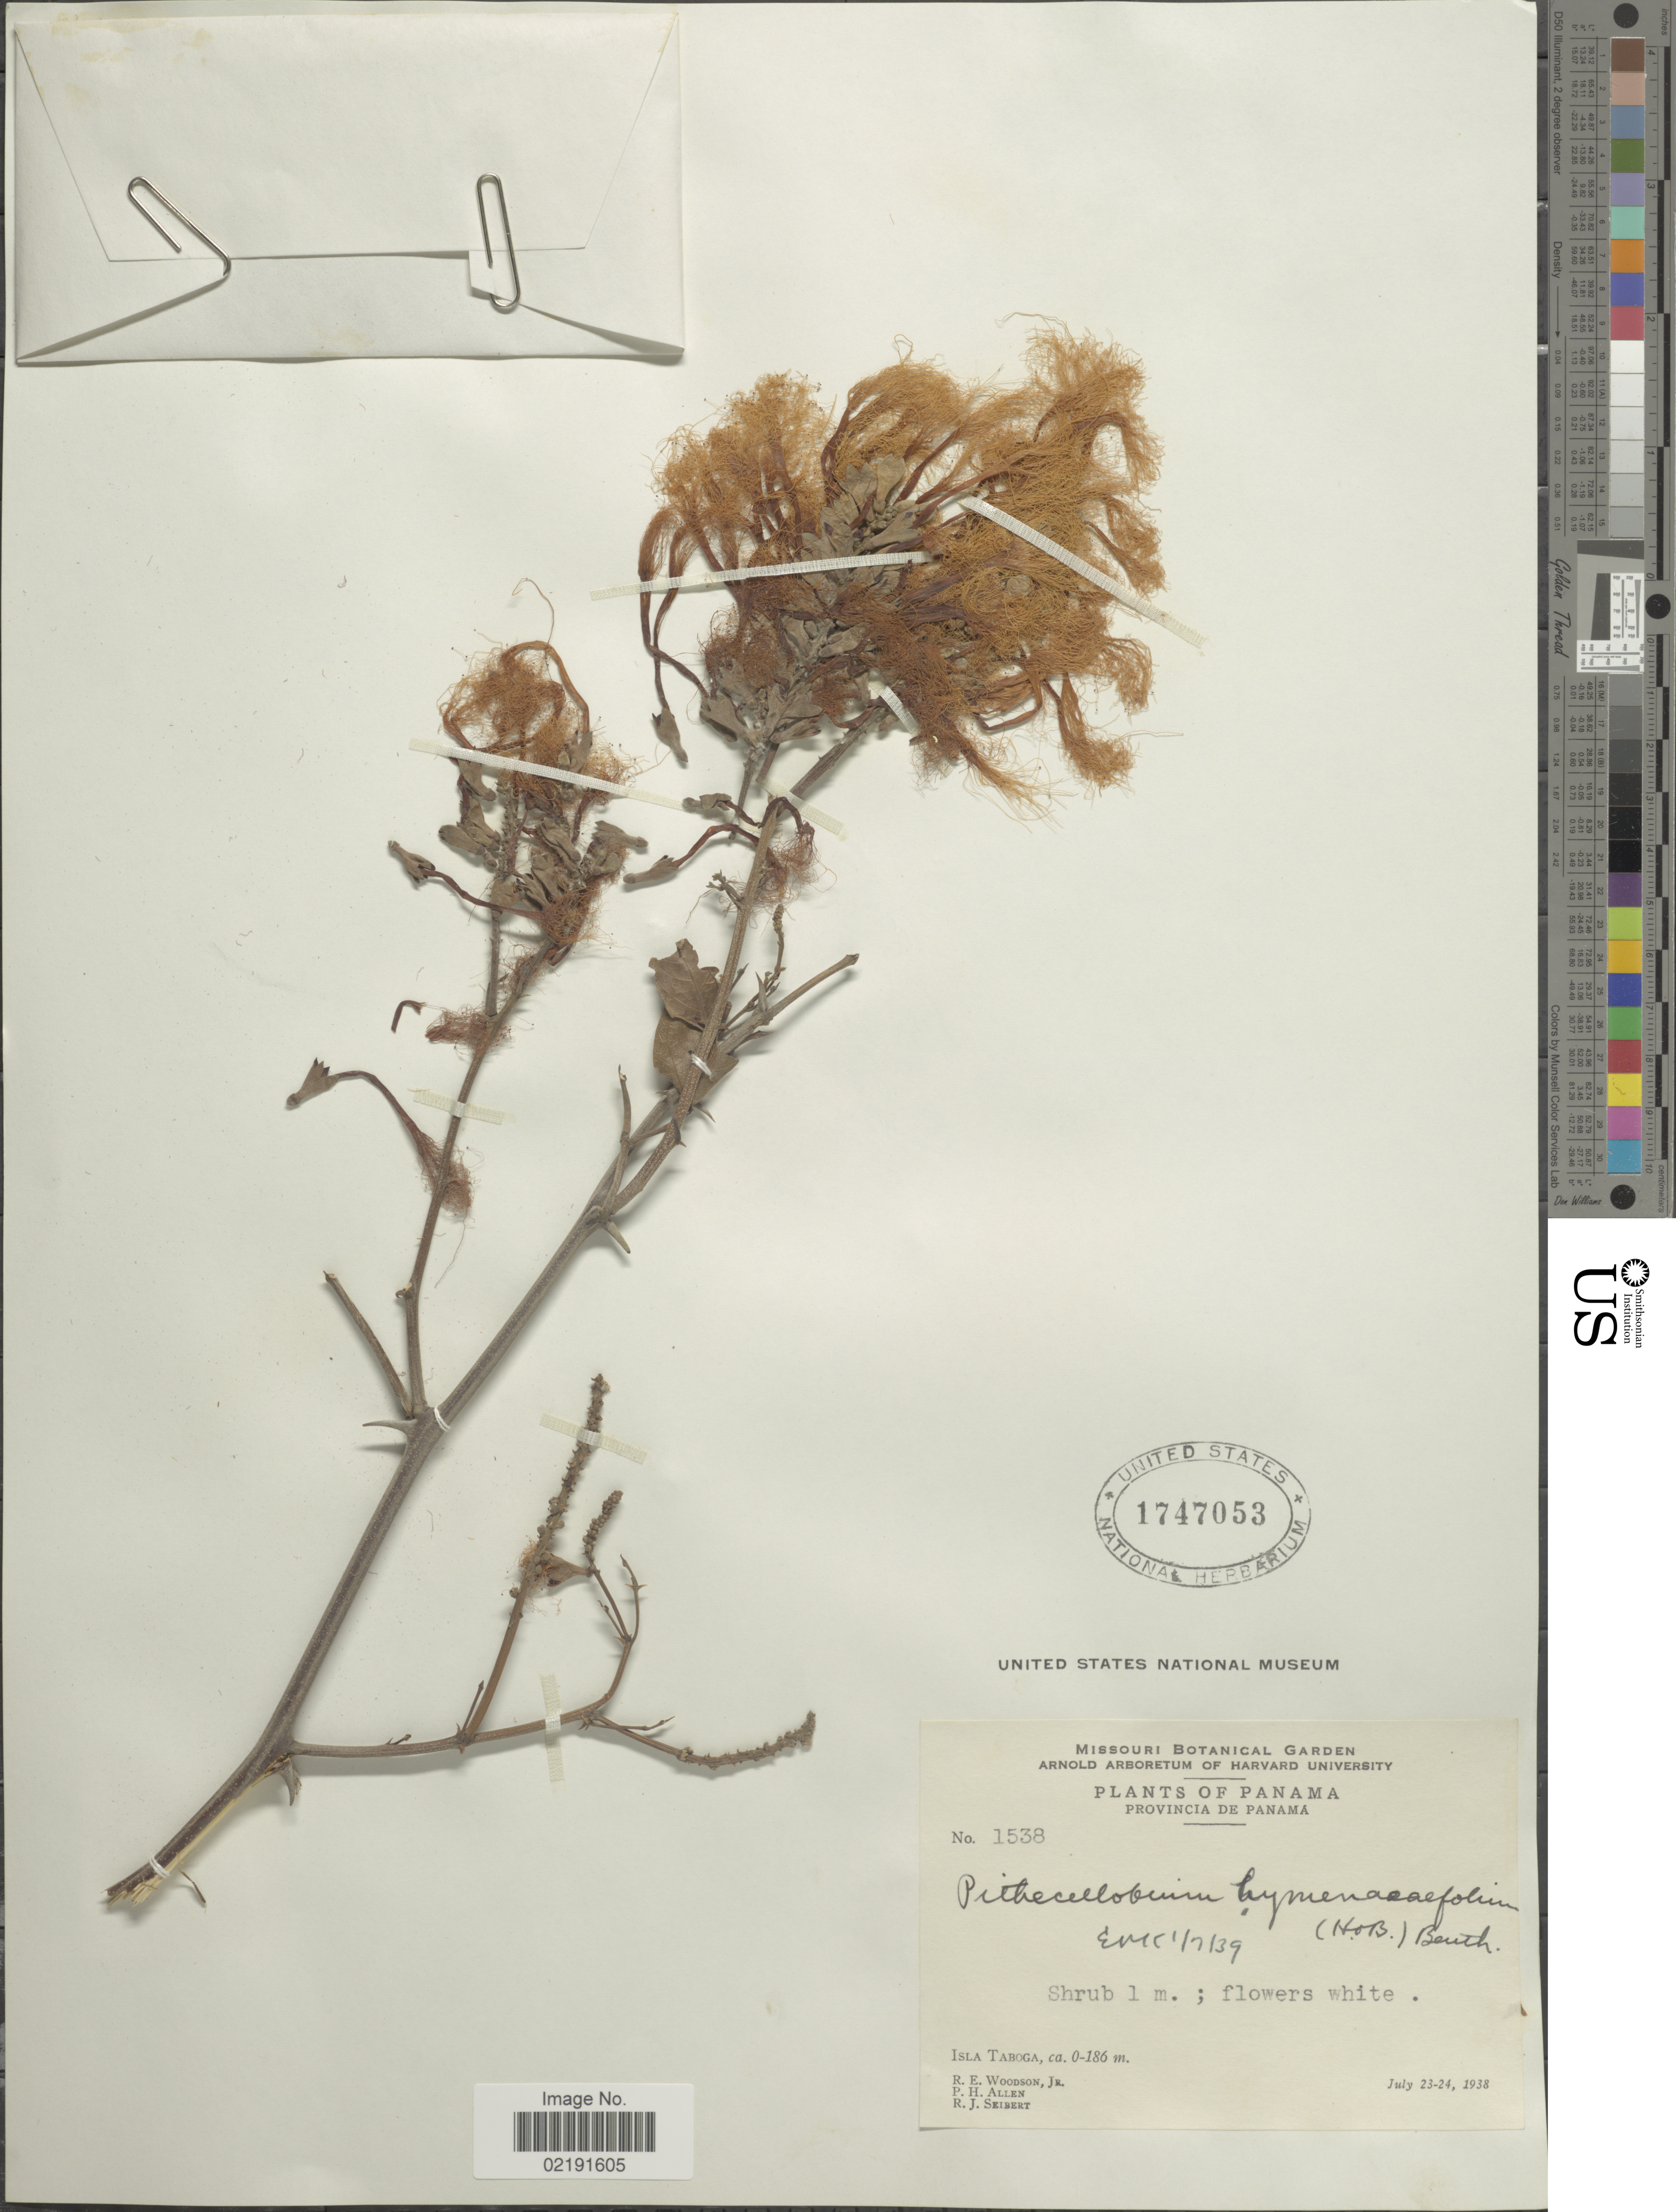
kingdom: Plantae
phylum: Tracheophyta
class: Magnoliopsida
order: Fabales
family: Fabaceae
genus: Pithecellobium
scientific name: Pithecellobium hymenaeifolium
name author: (Humb. & Bonpl. ex Willd.) Benth.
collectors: R. E. Woodson, P. H. Allen & R. J. Seibert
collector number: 1538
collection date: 1938-07-23/1938-07-24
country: Panama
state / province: Panamá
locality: Provincia de Panama. Isla Taboga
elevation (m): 0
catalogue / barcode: US 1747053